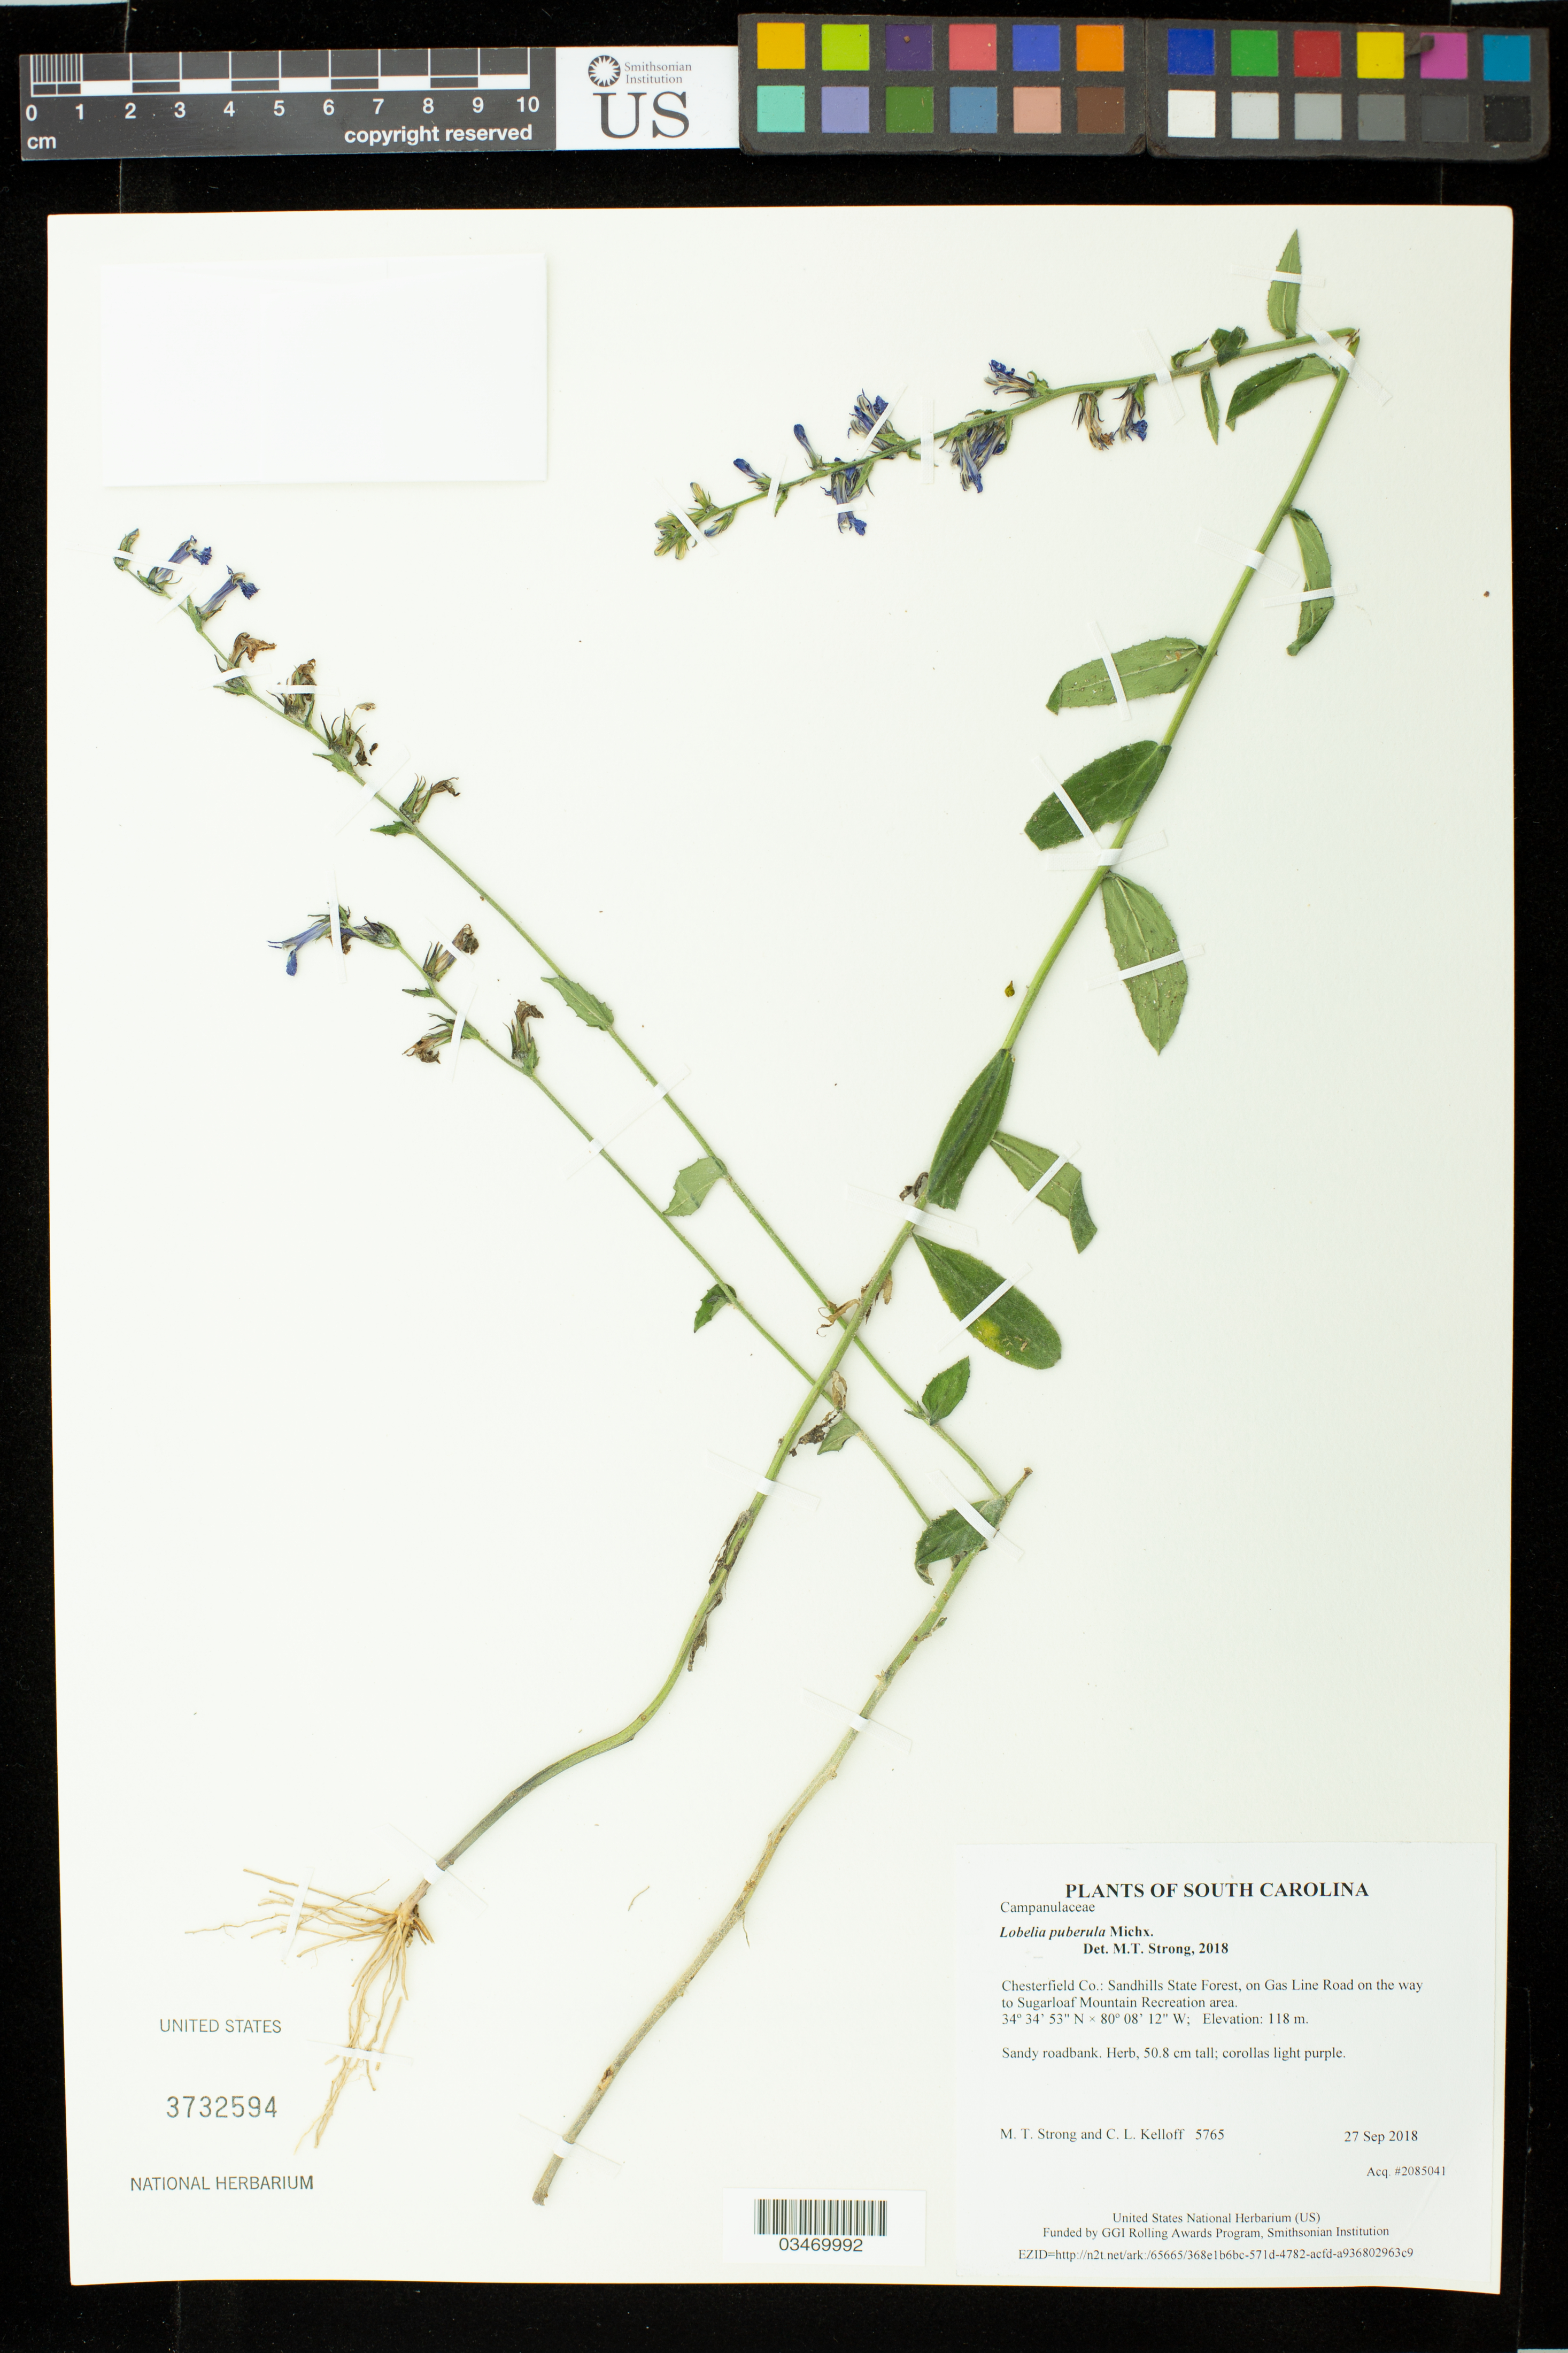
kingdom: Plantae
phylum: Tracheophyta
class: Magnoliopsida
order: Asterales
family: Campanulaceae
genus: Lobelia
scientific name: Lobelia puberula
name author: Michx.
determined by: Strong, M. T., (US), Smithsonian Institution - National Museum of Natural History (UNITED STATES)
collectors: M. T. Strong & C. L. Kelloff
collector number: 5765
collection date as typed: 27 Sep 2018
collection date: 2018-09-27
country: United States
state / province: South Carolina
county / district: Chesterfield Co.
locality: Sandhills State Forest, on Gas Line Road on the way to Sugarloaf Mountain Recreation area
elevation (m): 118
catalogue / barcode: US 3732594